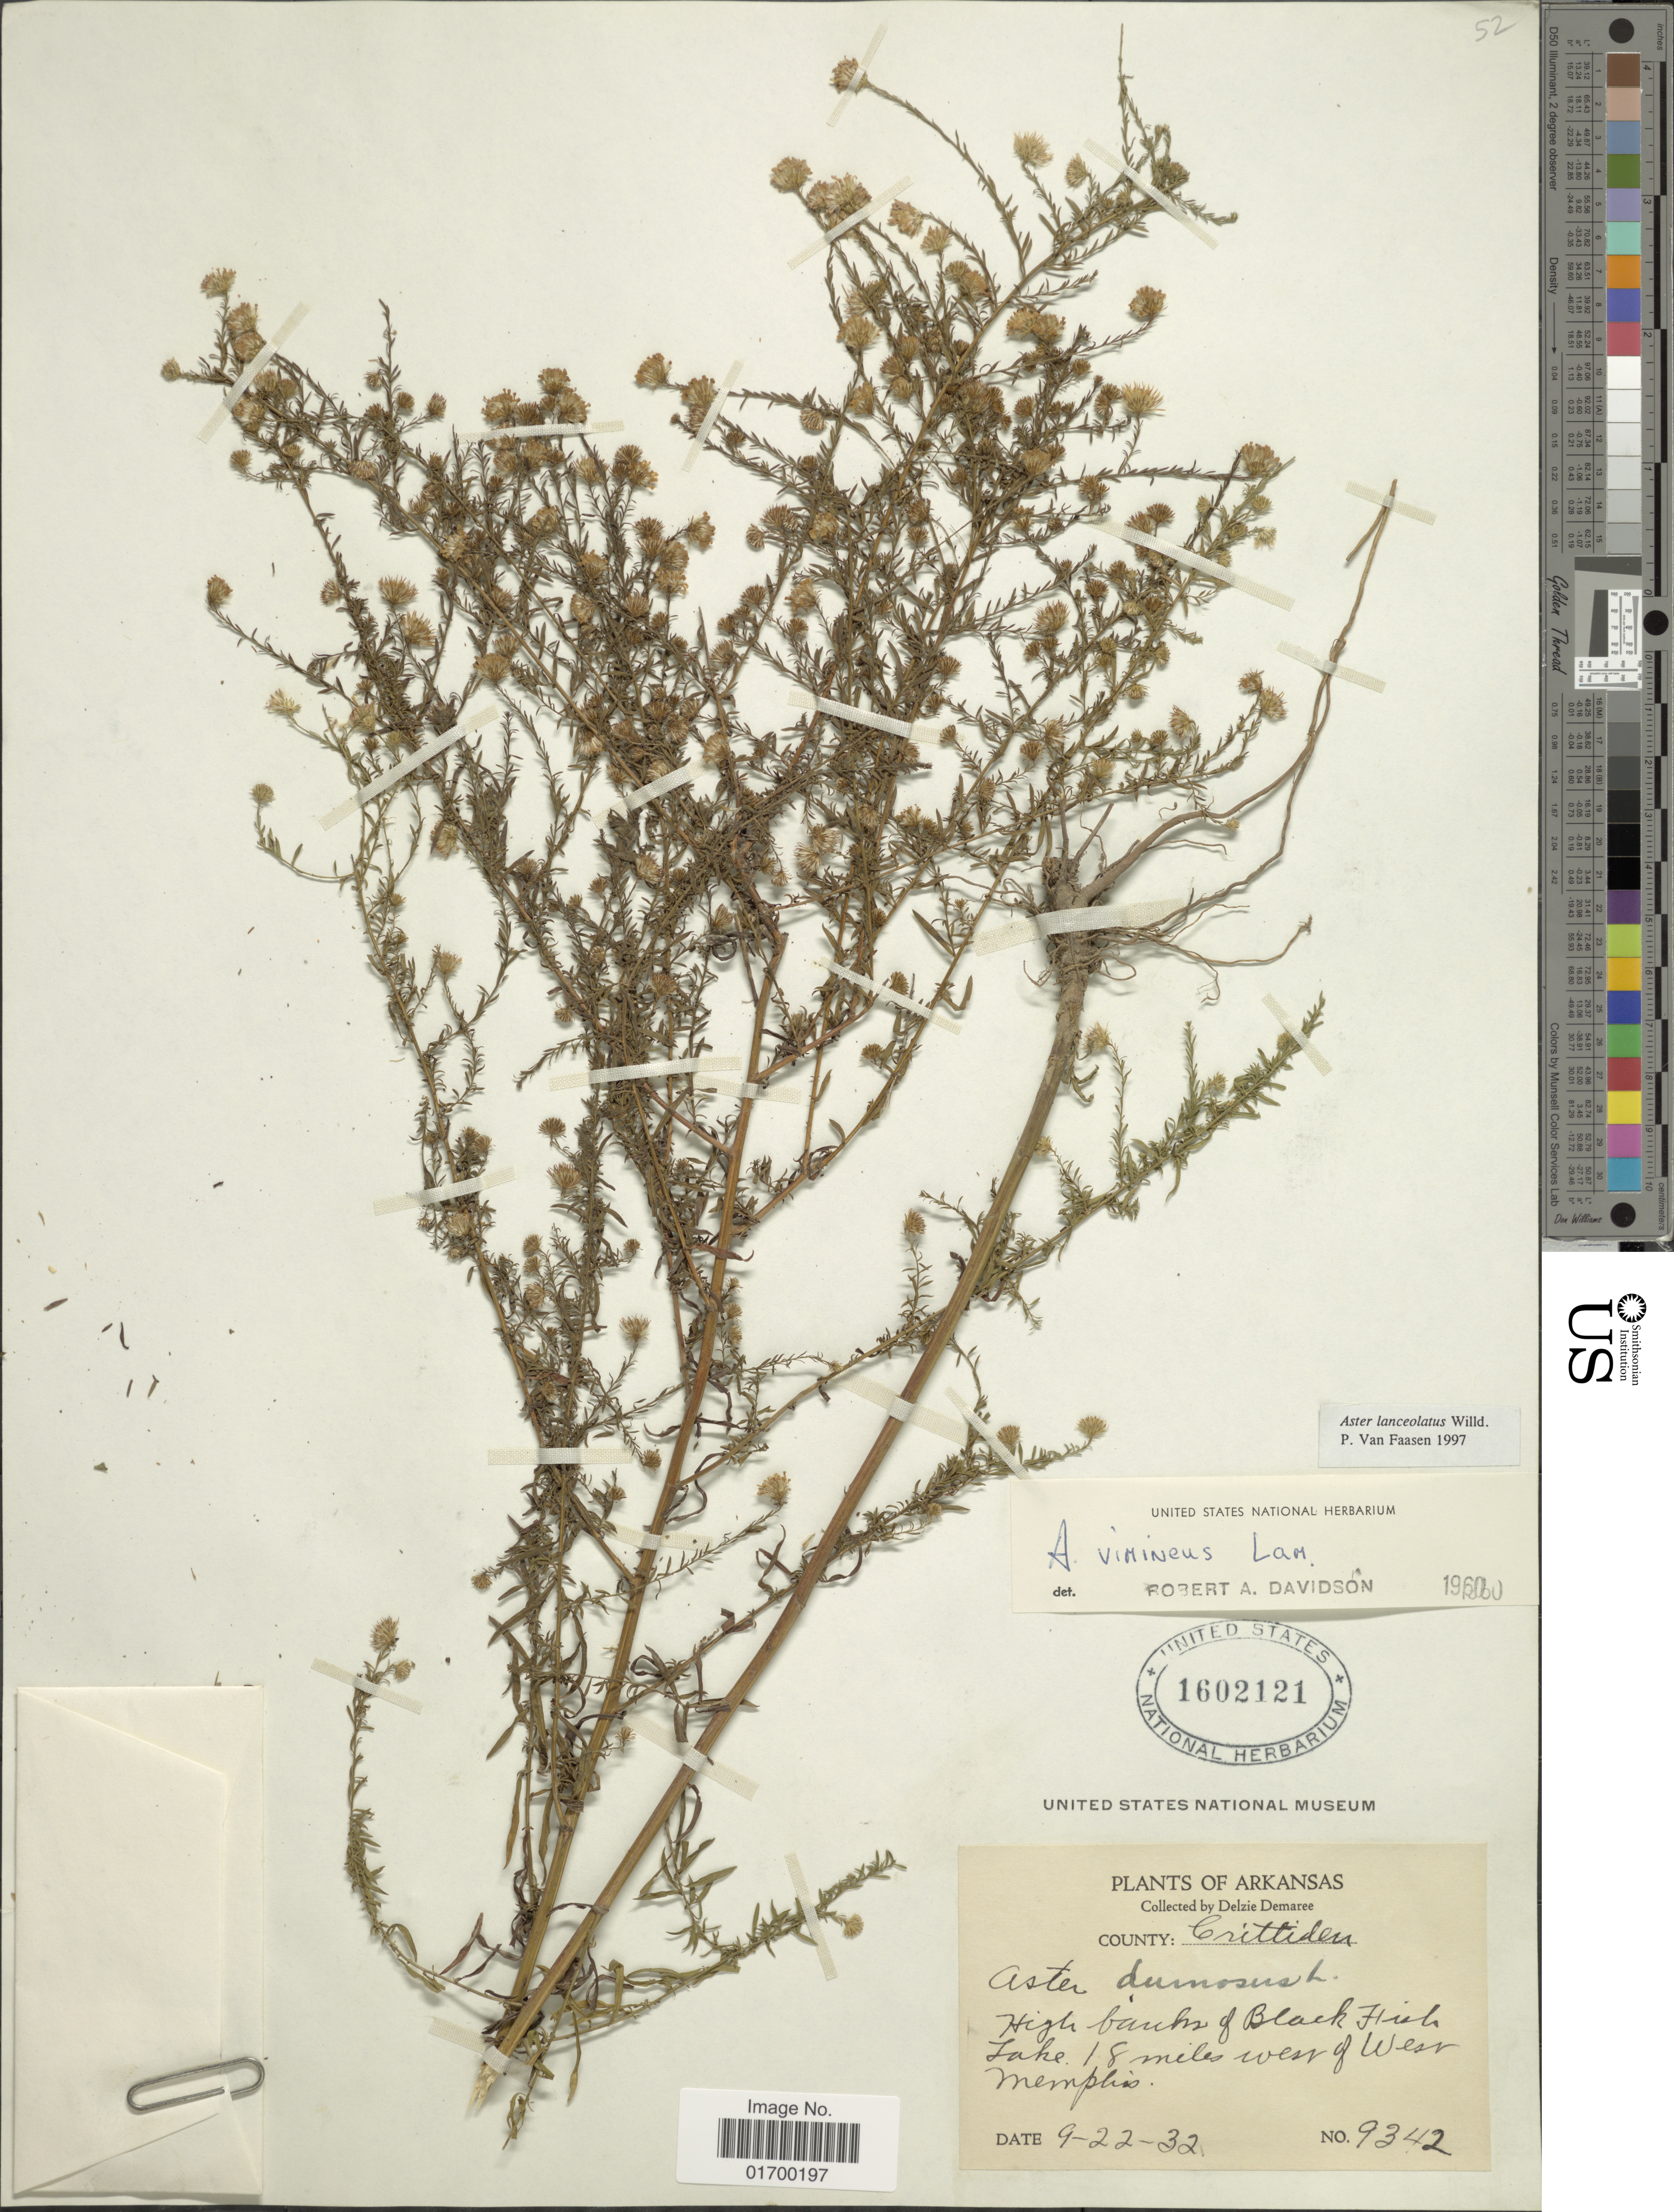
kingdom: Plantae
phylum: Tracheophyta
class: Magnoliopsida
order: Asterales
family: Asteraceae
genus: Symphyotrichum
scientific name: Symphyotrichum lanceolatum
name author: (Willd.) G.L. Nesom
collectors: D. Demaree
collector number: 9342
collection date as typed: Transcribed d/m/y: 22/9/32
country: United States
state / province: Arkansas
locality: Crittiden County, High branches of Black Fish Lake, 18 miles west of West Memphis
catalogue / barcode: US 1602121